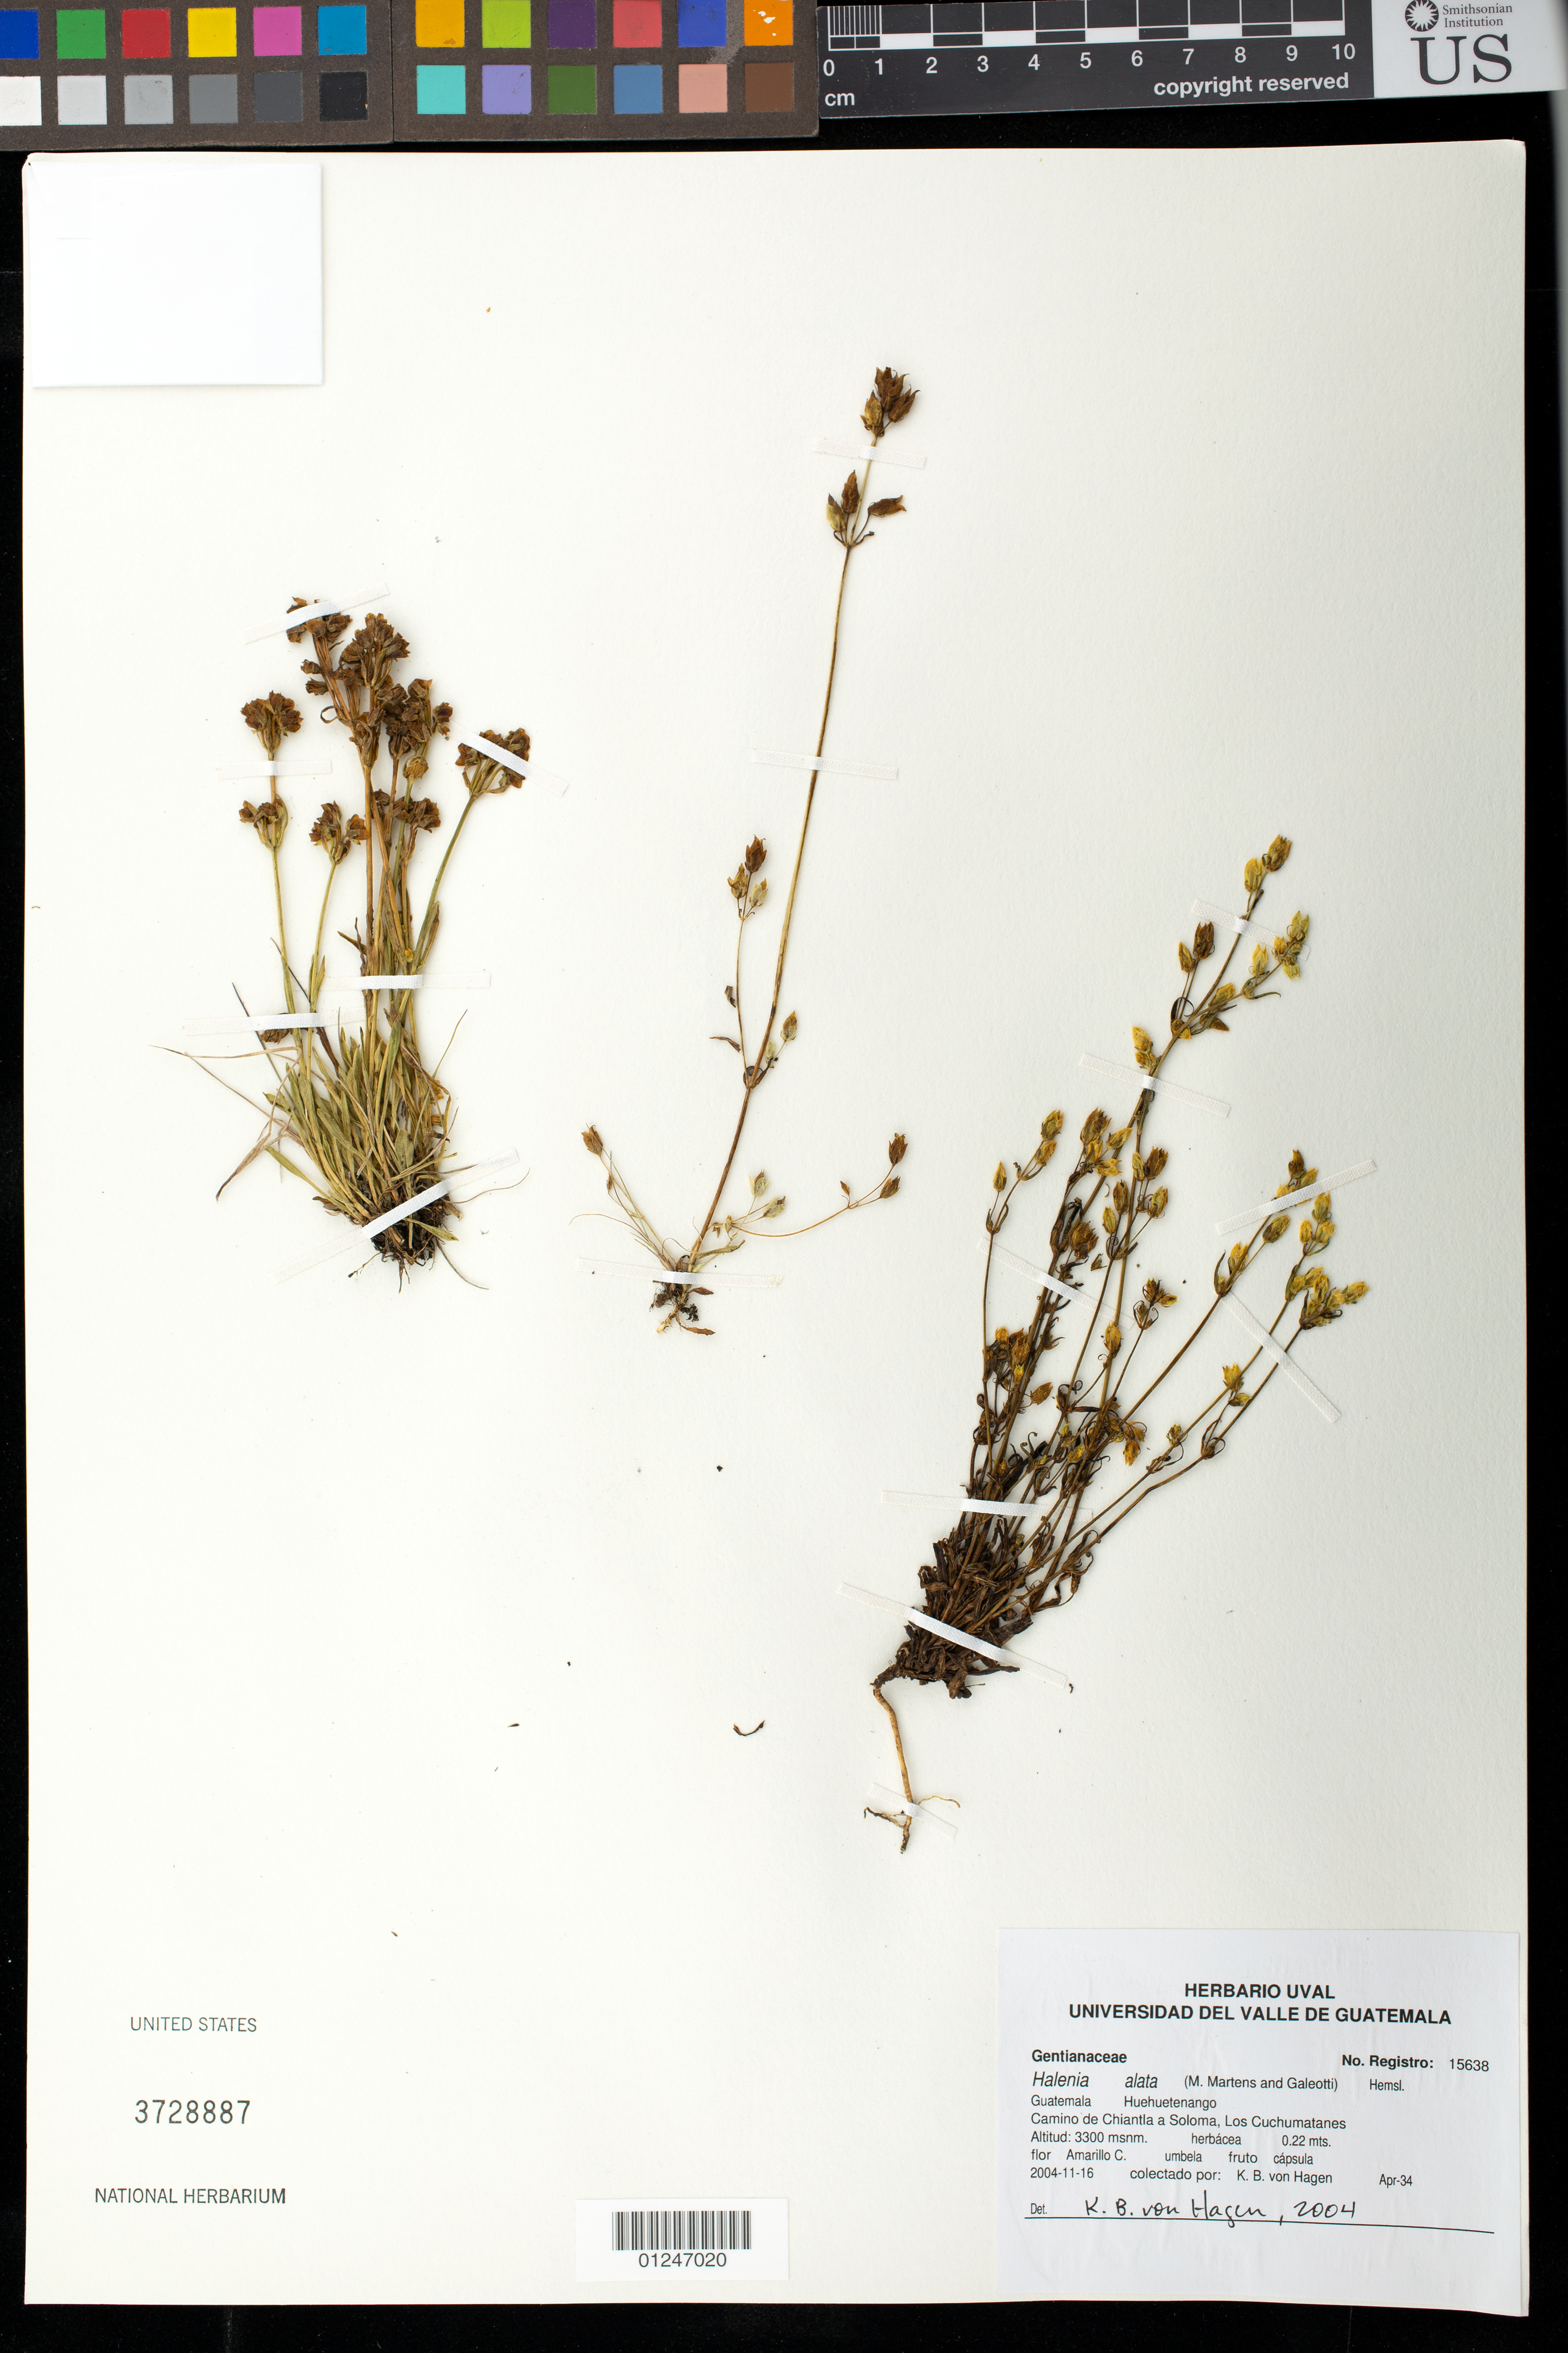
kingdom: Plantae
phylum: Tracheophyta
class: Magnoliopsida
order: Gentianales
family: Gentianaceae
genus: Halenia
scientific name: Halenia alata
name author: (M. Martens & Galeotti) Hemsl.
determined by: Hagen, K. B. von, (MJG)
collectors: K. von Hagen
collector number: Apr-34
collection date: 2004-11-16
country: Guatemala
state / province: Huehuetenango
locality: Camino de Chiantla a Soloma, Los Cuchumatanes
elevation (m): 3300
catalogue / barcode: US 3728887